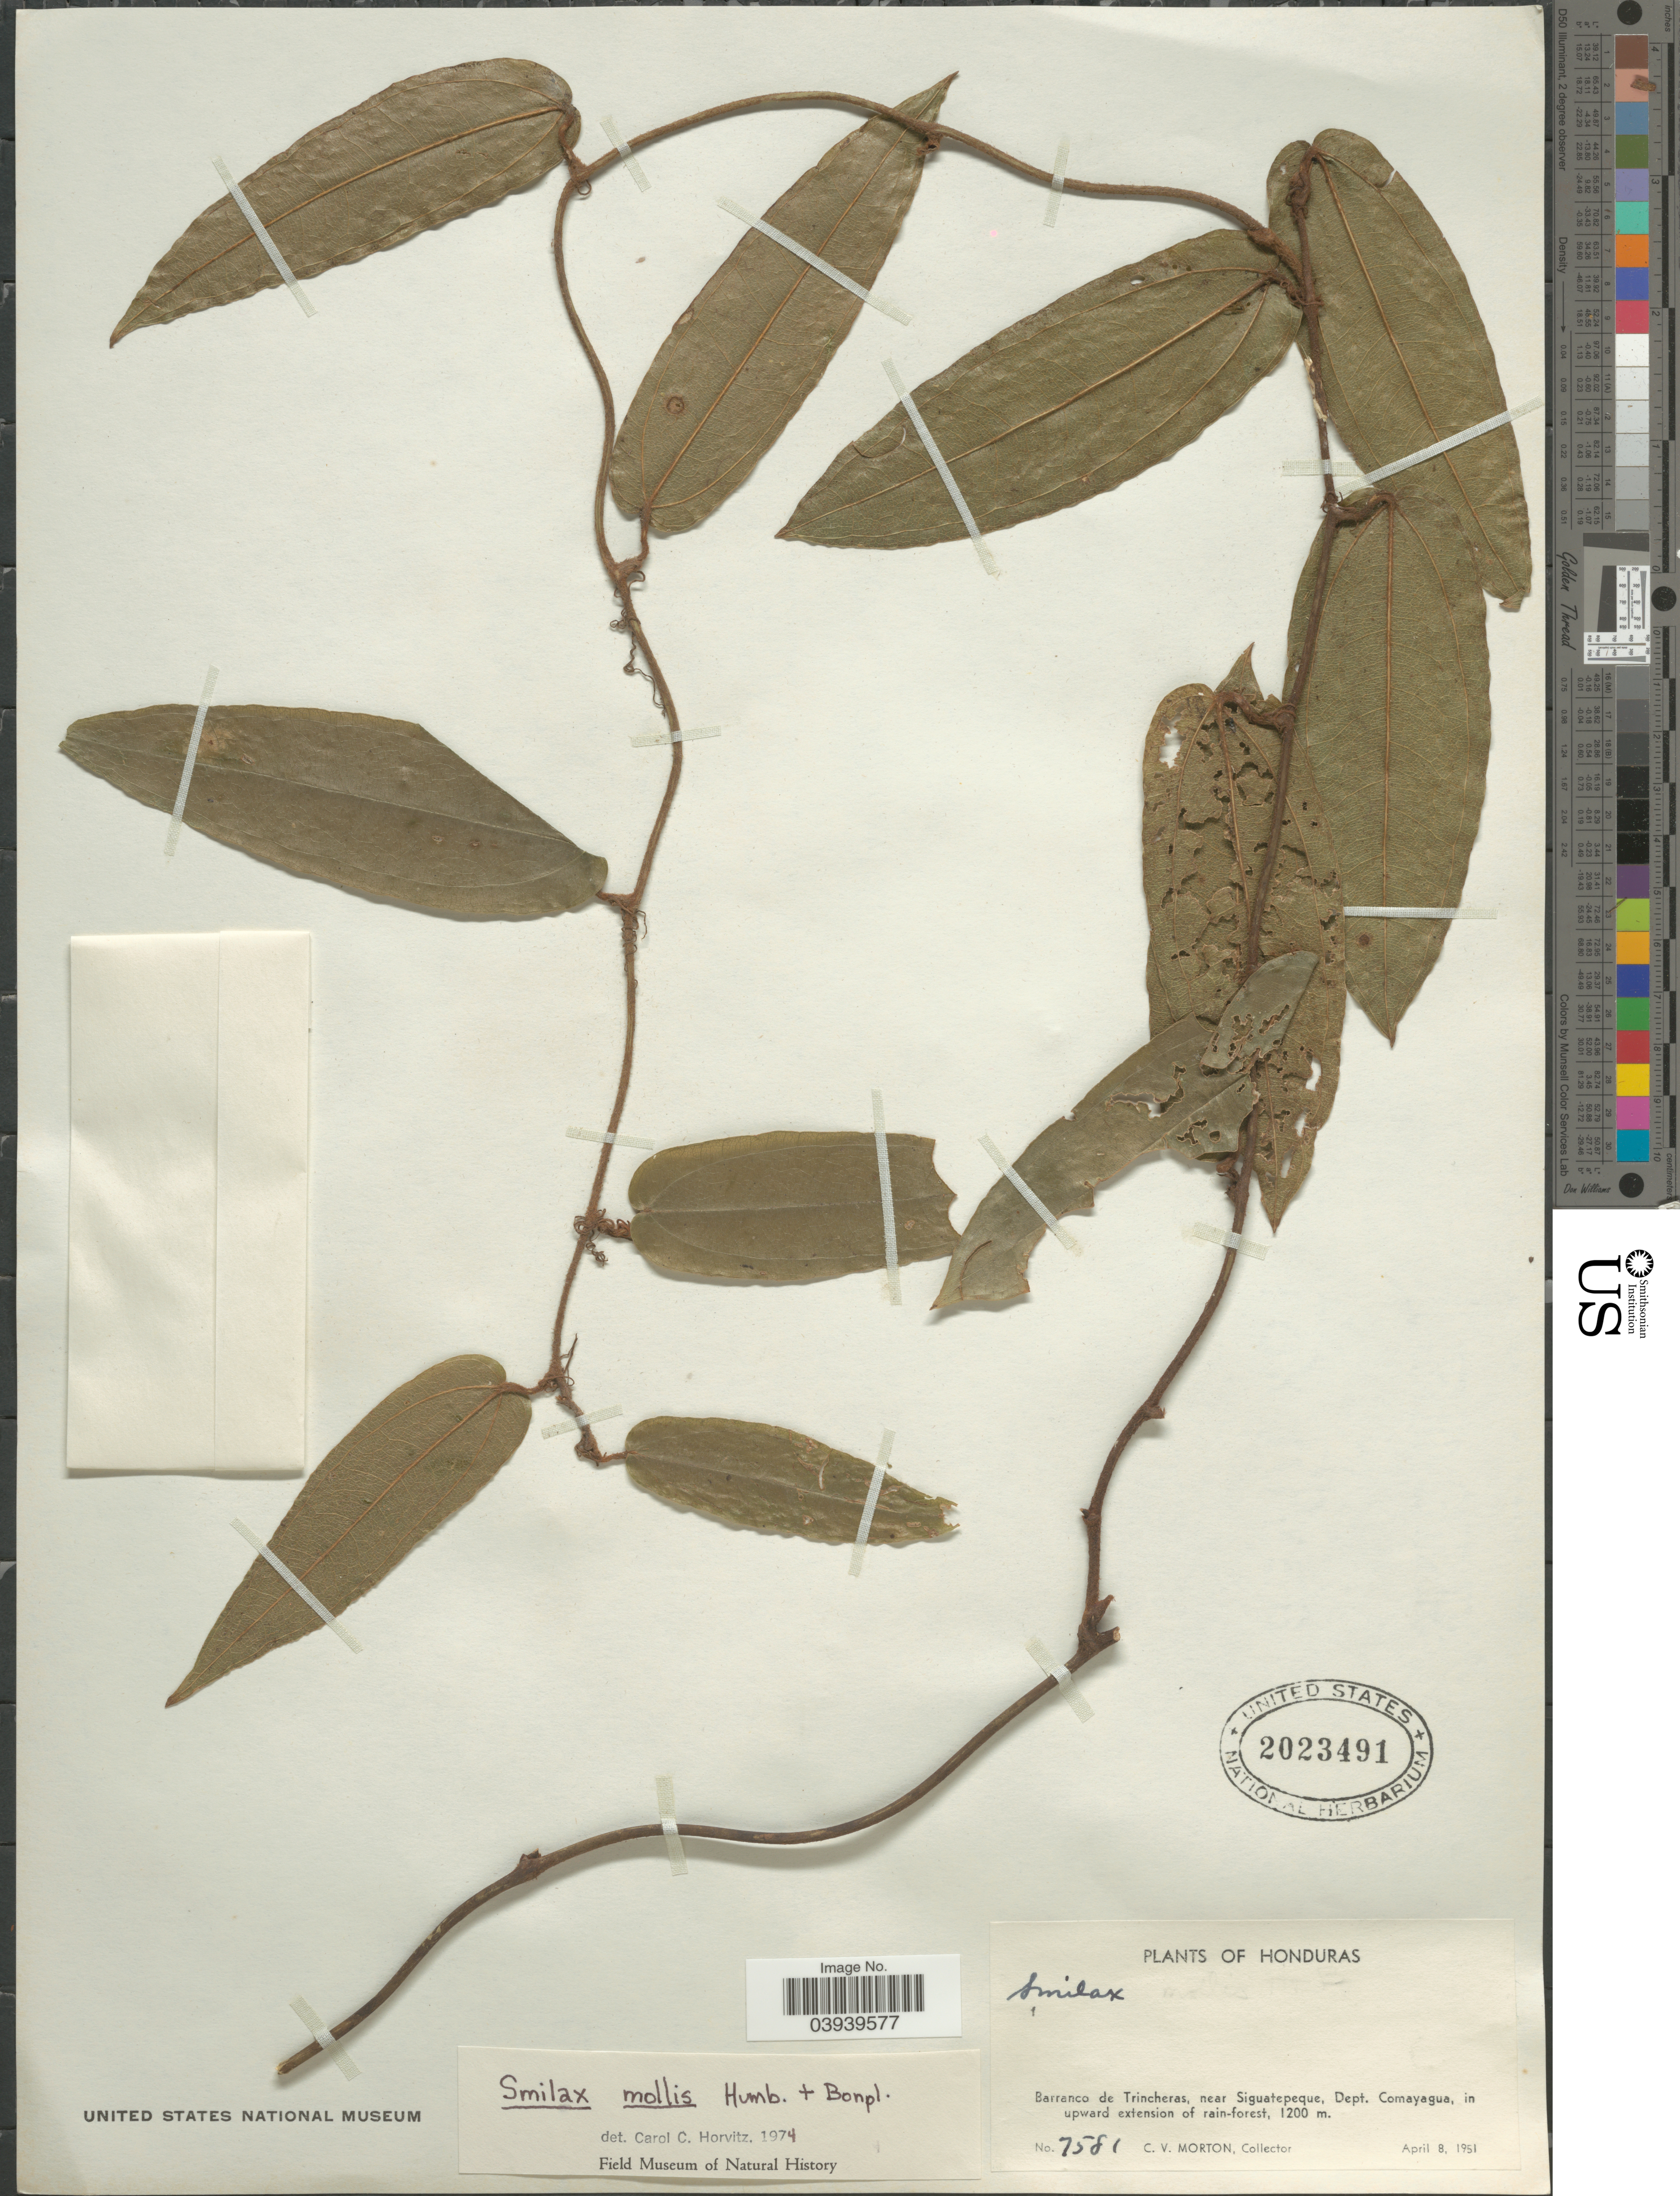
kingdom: Plantae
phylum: Tracheophyta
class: Liliopsida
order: Liliales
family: Smilacaceae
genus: Smilax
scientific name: Smilax mollis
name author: Humb. & Bonpl. ex Willd.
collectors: C. V. Morton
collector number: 7581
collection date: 1951-04-08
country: Honduras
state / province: Comayagua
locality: Barranco de Trincheras, near Siguatepeque, Dept. Comayagua.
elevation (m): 1200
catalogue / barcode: US 2023491